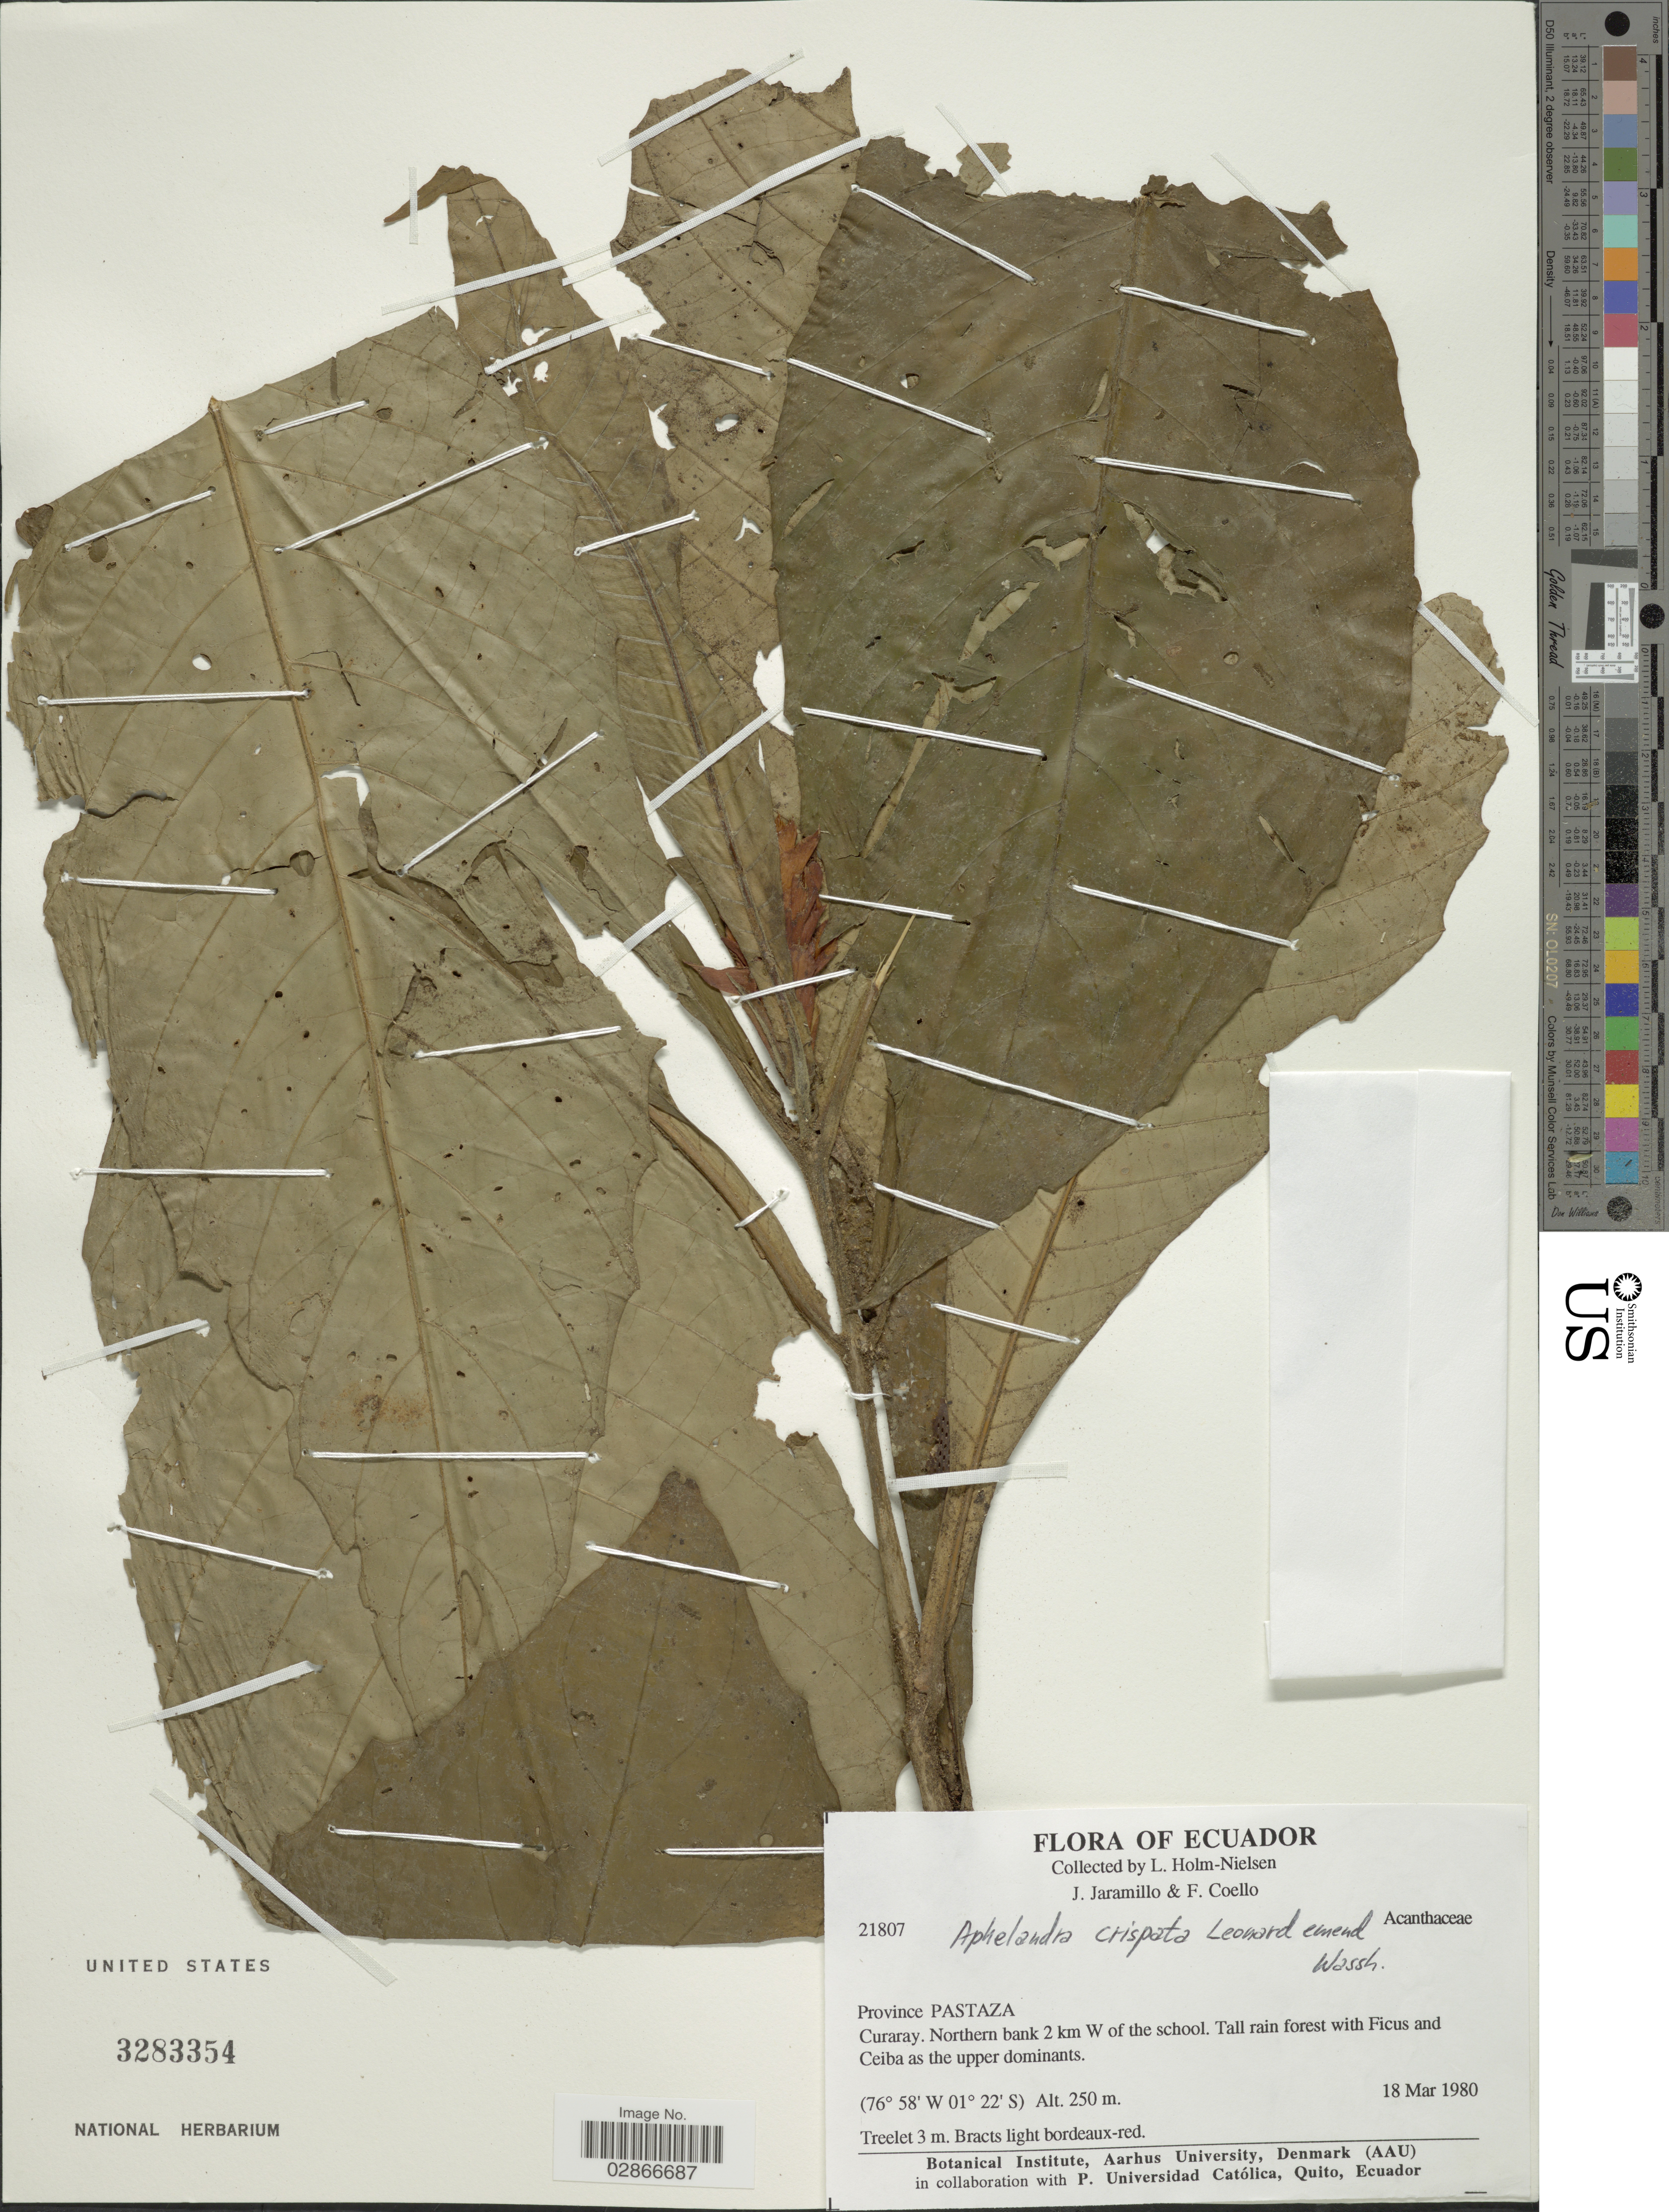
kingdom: Plantae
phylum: Tracheophyta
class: Magnoliopsida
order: Lamiales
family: Acanthaceae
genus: Aphelandra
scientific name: Aphelandra crispata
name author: Leonard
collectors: L. Holm-Nielsen, J. Jaramillo & F. Coello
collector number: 21807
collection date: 1980-03-18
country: Ecuador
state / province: Pastaza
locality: Curaray. Northern bank 2 km W of the school.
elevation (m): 250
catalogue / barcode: US 3283354